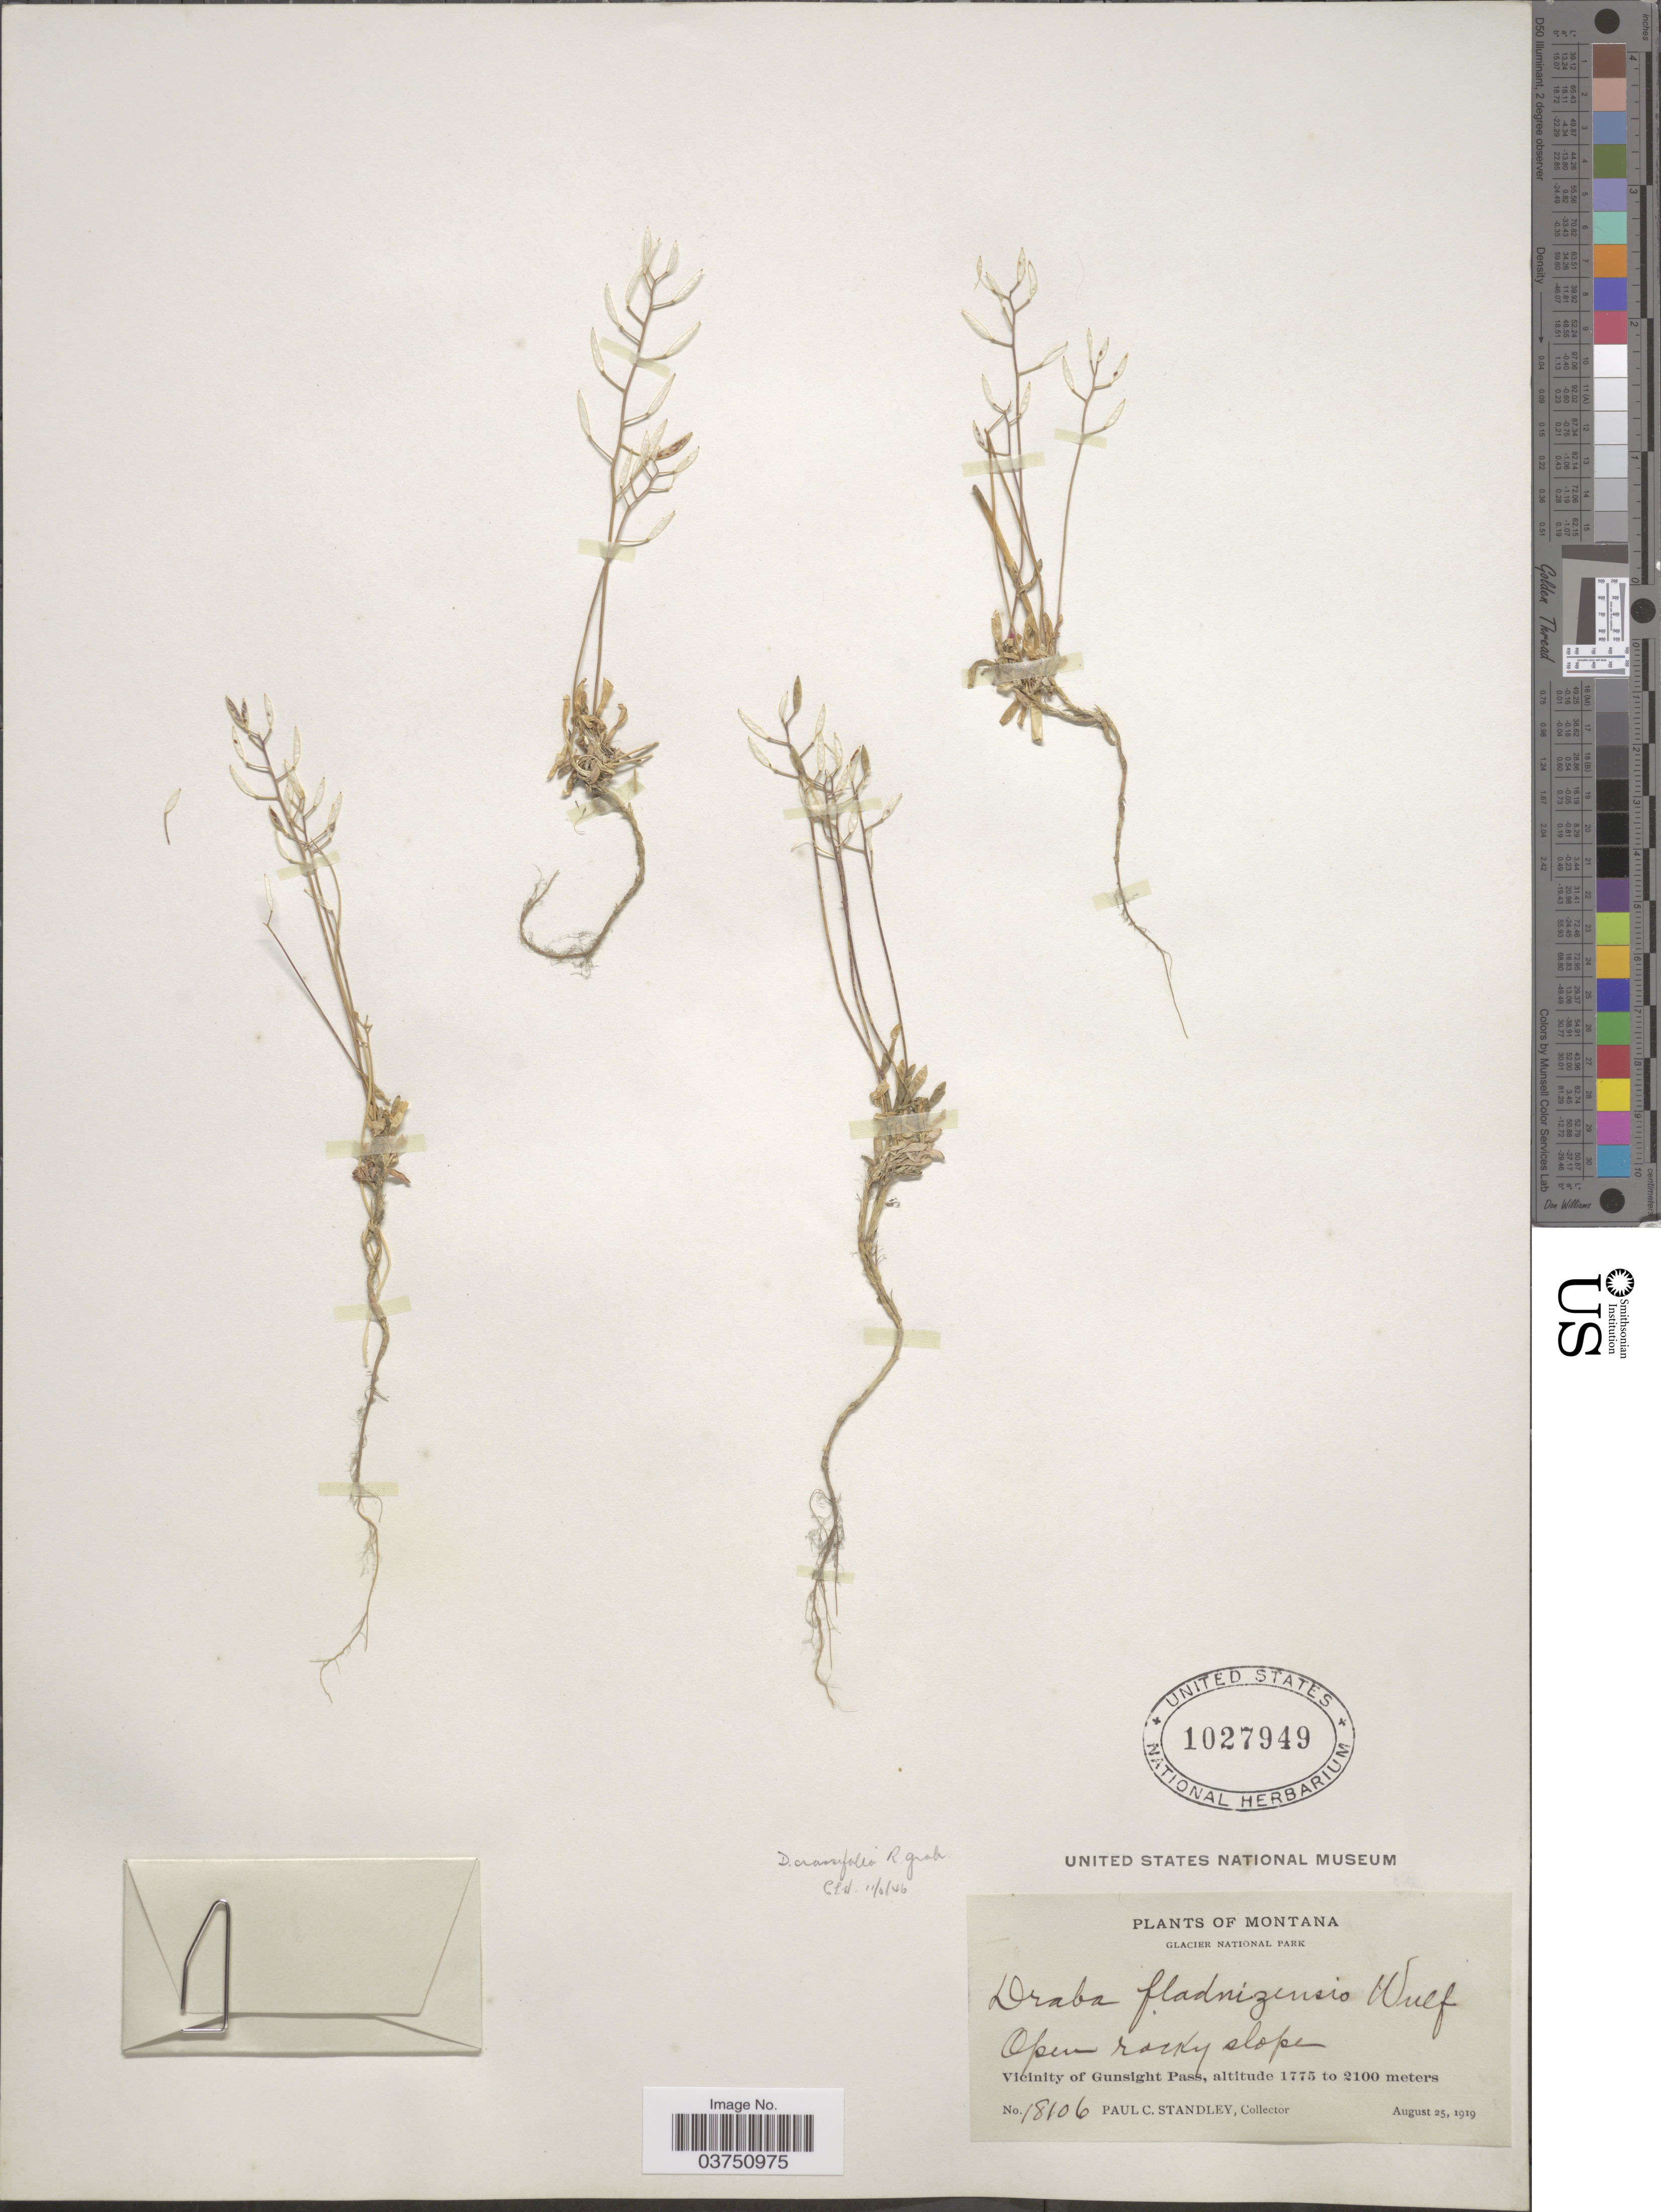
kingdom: Plantae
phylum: Tracheophyta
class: Magnoliopsida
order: Brassicales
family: Brassicaceae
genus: Draba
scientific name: Draba crassifolia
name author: Graham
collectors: P. C. Standley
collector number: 18106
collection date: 1919-08-25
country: United States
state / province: Montana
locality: Glacier National Park. Open rocky slope. Vicinity of Gunsight Pass.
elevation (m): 1775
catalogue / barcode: US 1027949